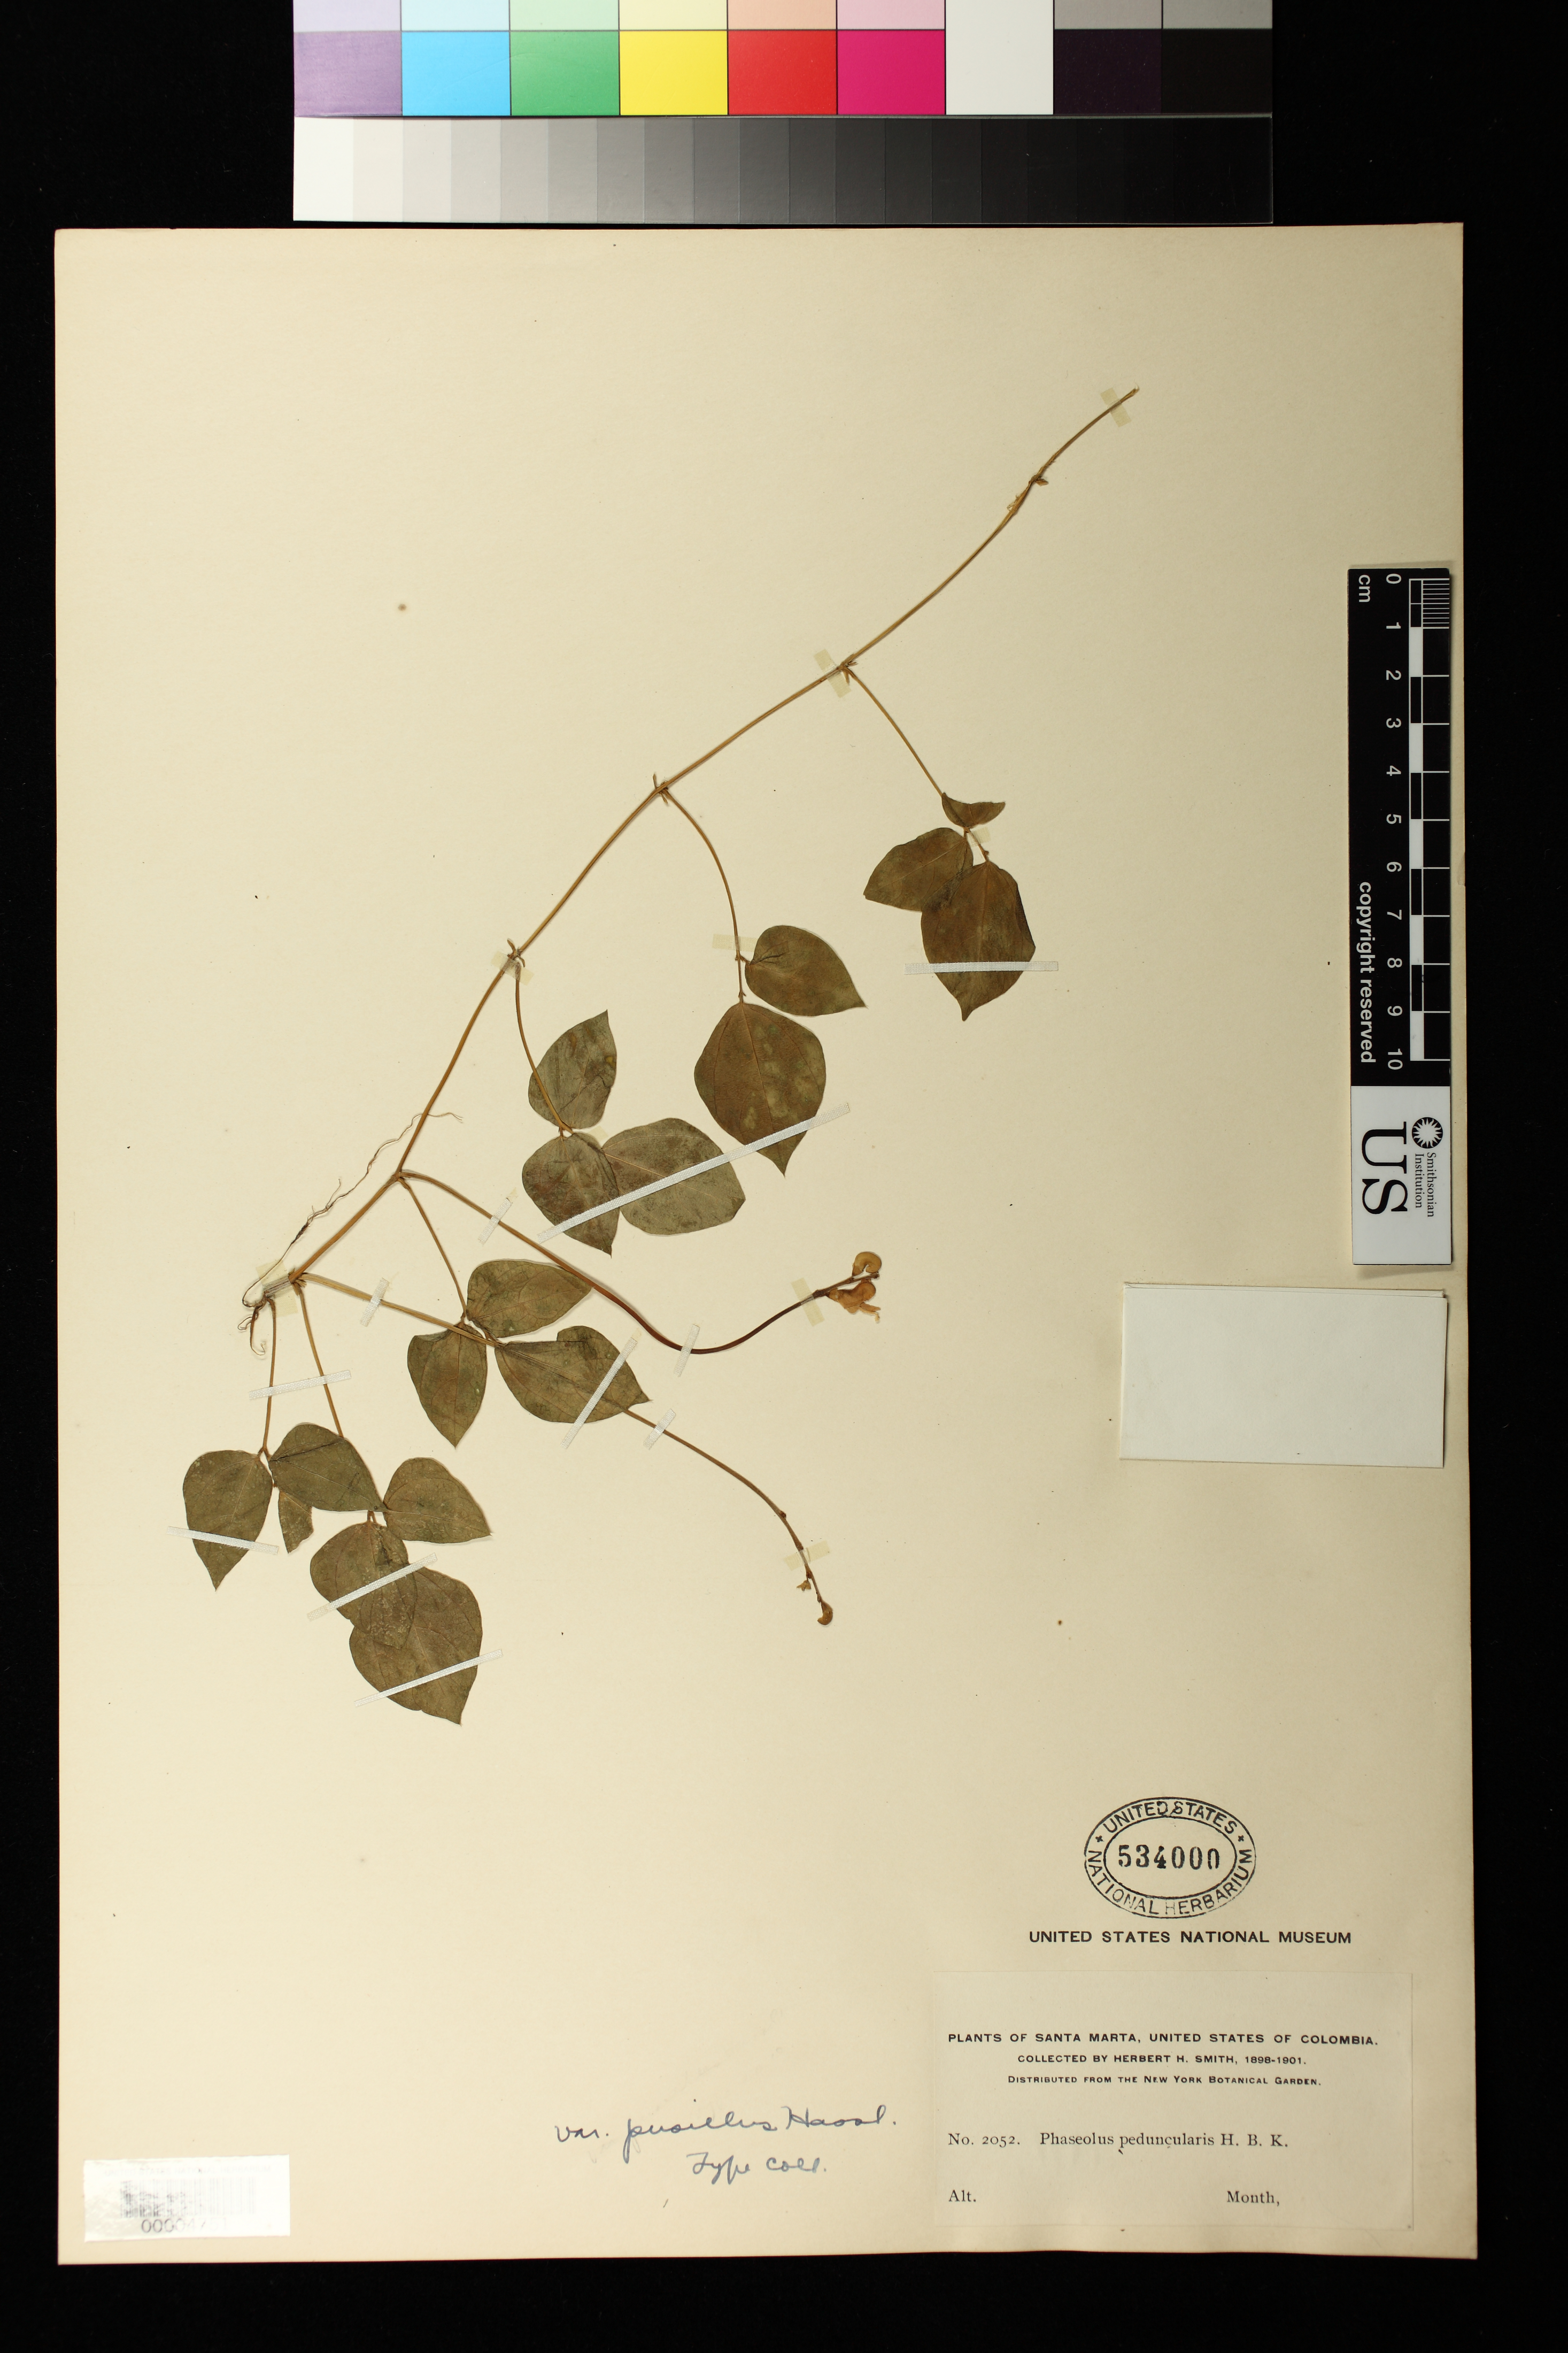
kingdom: Plantae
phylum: Tracheophyta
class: Magnoliopsida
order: Fabales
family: Fabaceae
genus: Phaseolus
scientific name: Phaseolus peduncularis var. pusillus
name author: Hassl.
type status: Isosyntype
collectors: Herbert H. Smith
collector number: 2052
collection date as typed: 1898 to -- --- 1901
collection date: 1898/1901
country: Colombia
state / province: Magdalena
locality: Santa Marta.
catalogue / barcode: US 534000